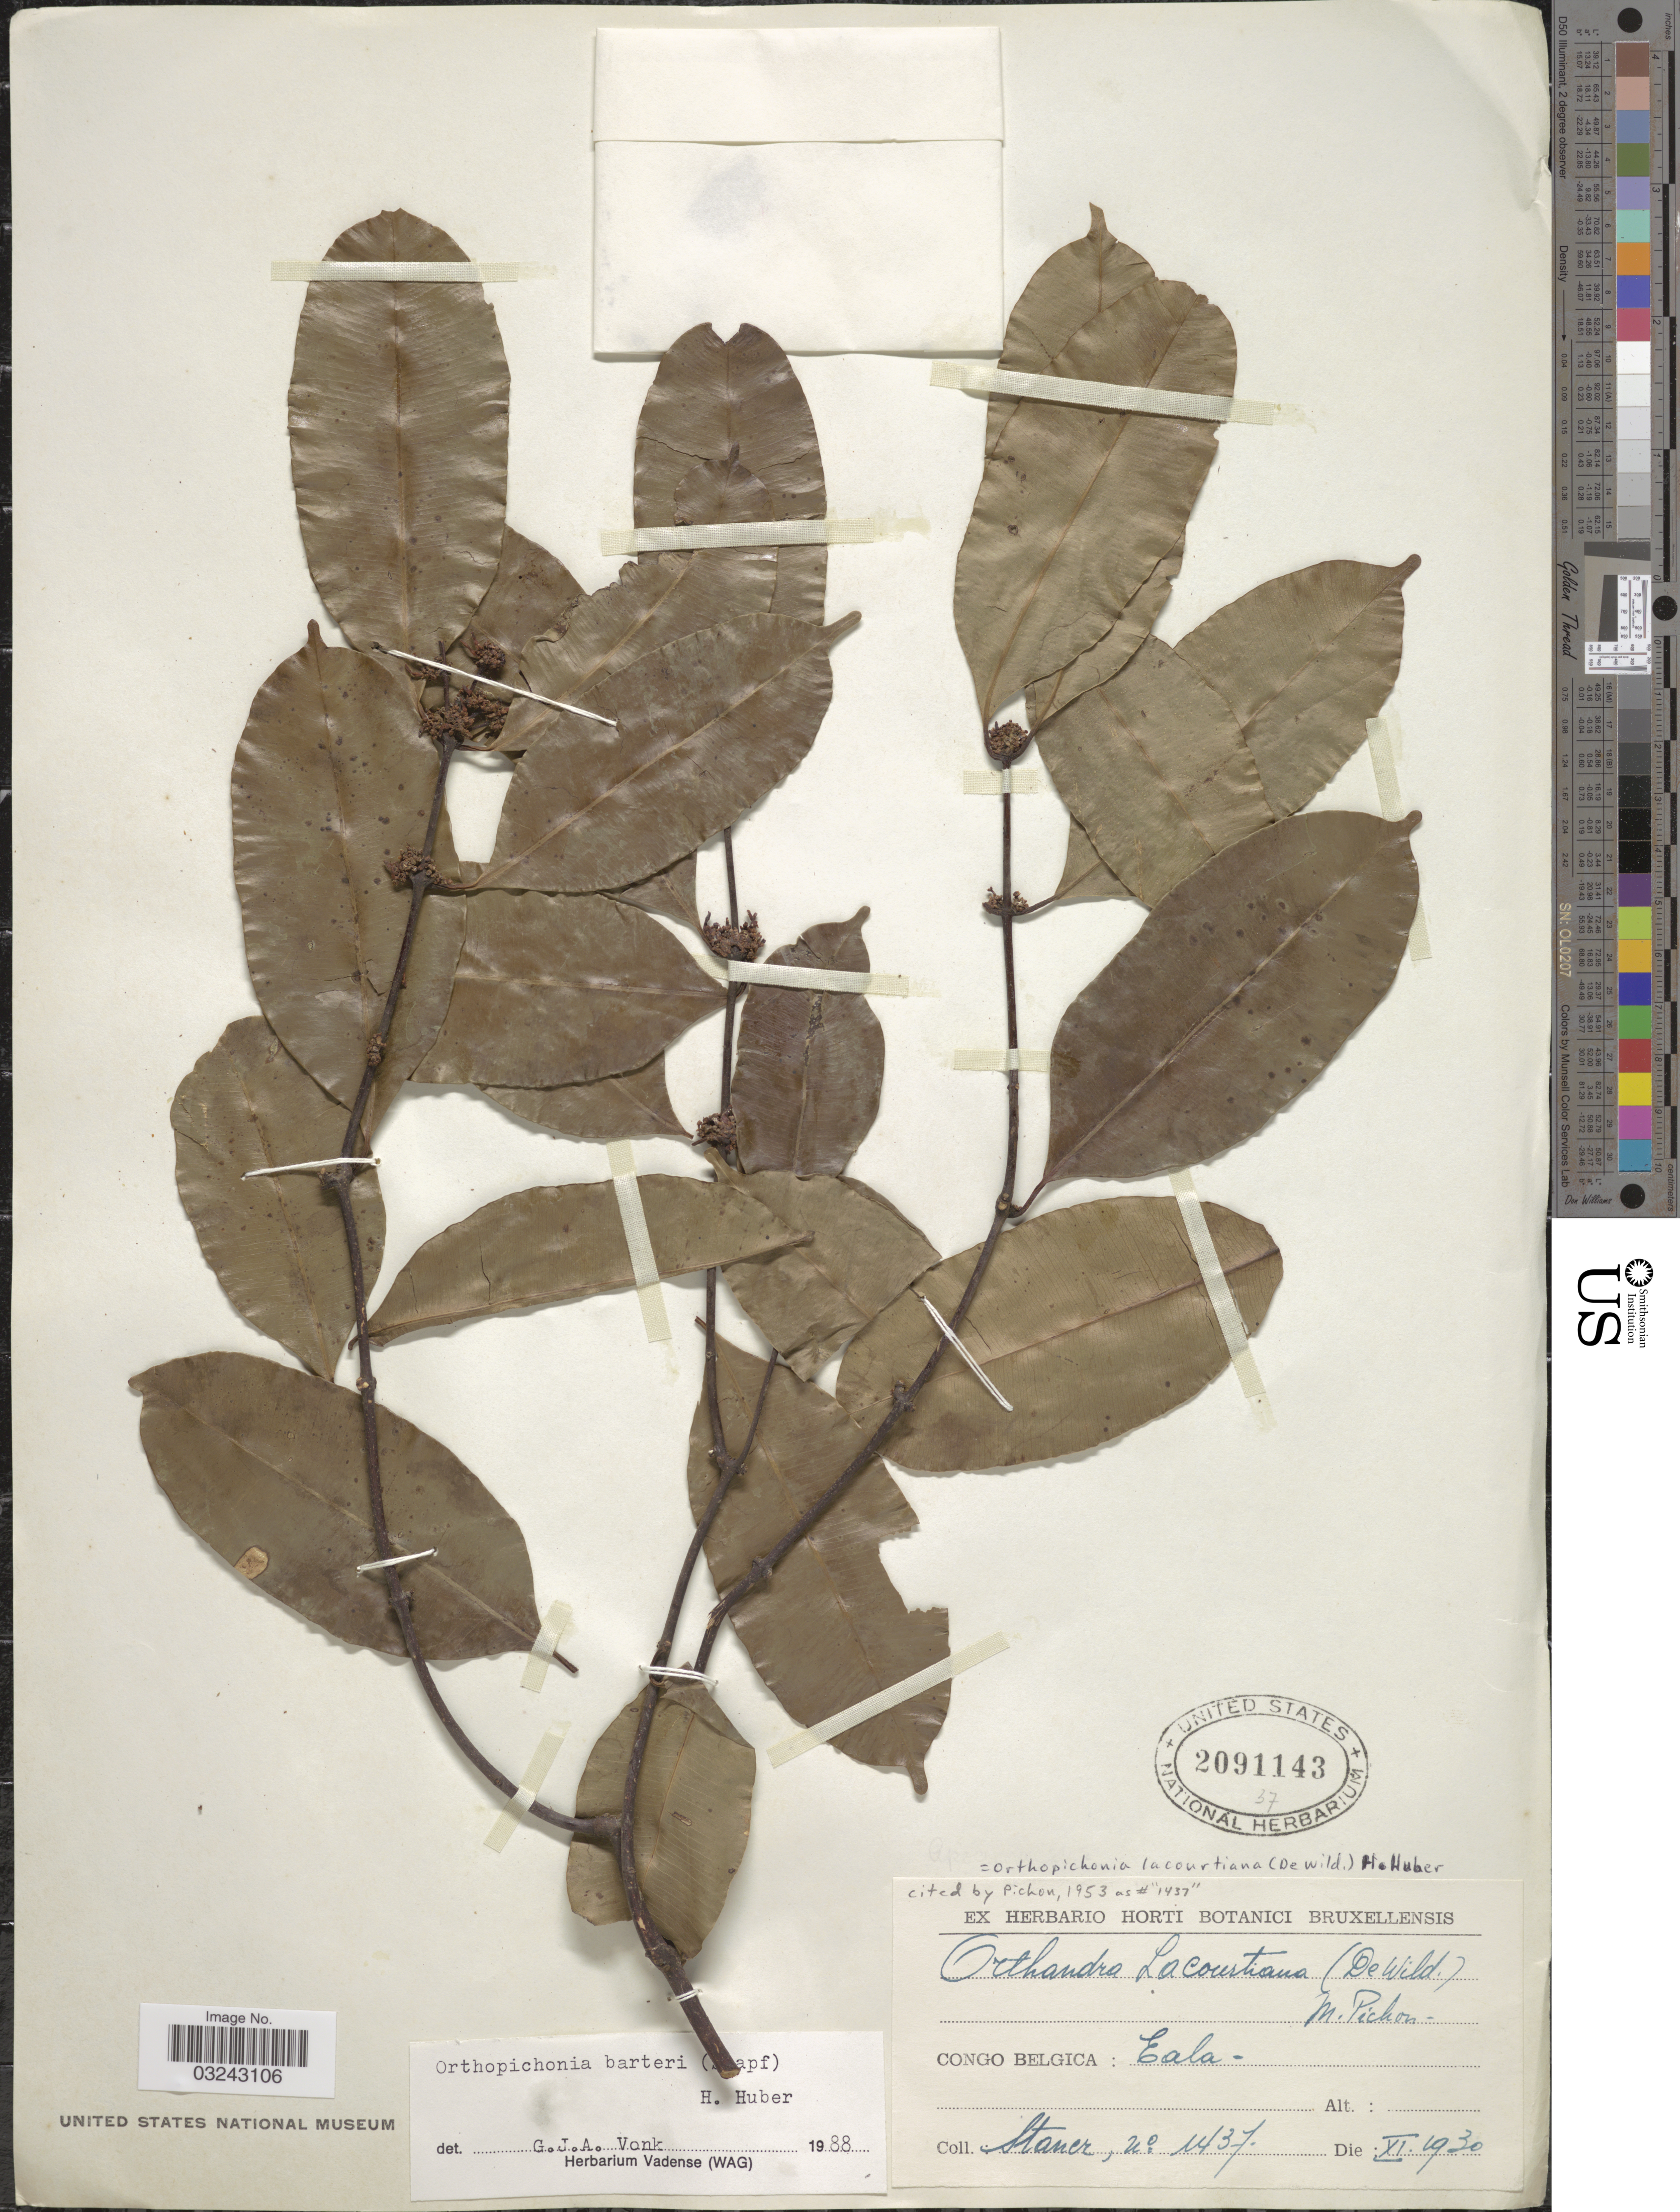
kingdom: Plantae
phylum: Tracheophyta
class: Magnoliopsida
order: Gentianales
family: Apocynaceae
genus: Orthopichonia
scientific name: Orthopichonia barteri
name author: (Stapf) H. Huber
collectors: -. Staner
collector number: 1437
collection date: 1930-11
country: Congo, Democratic Republic of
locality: Congo Belgica: Eala.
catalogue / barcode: US 2091143